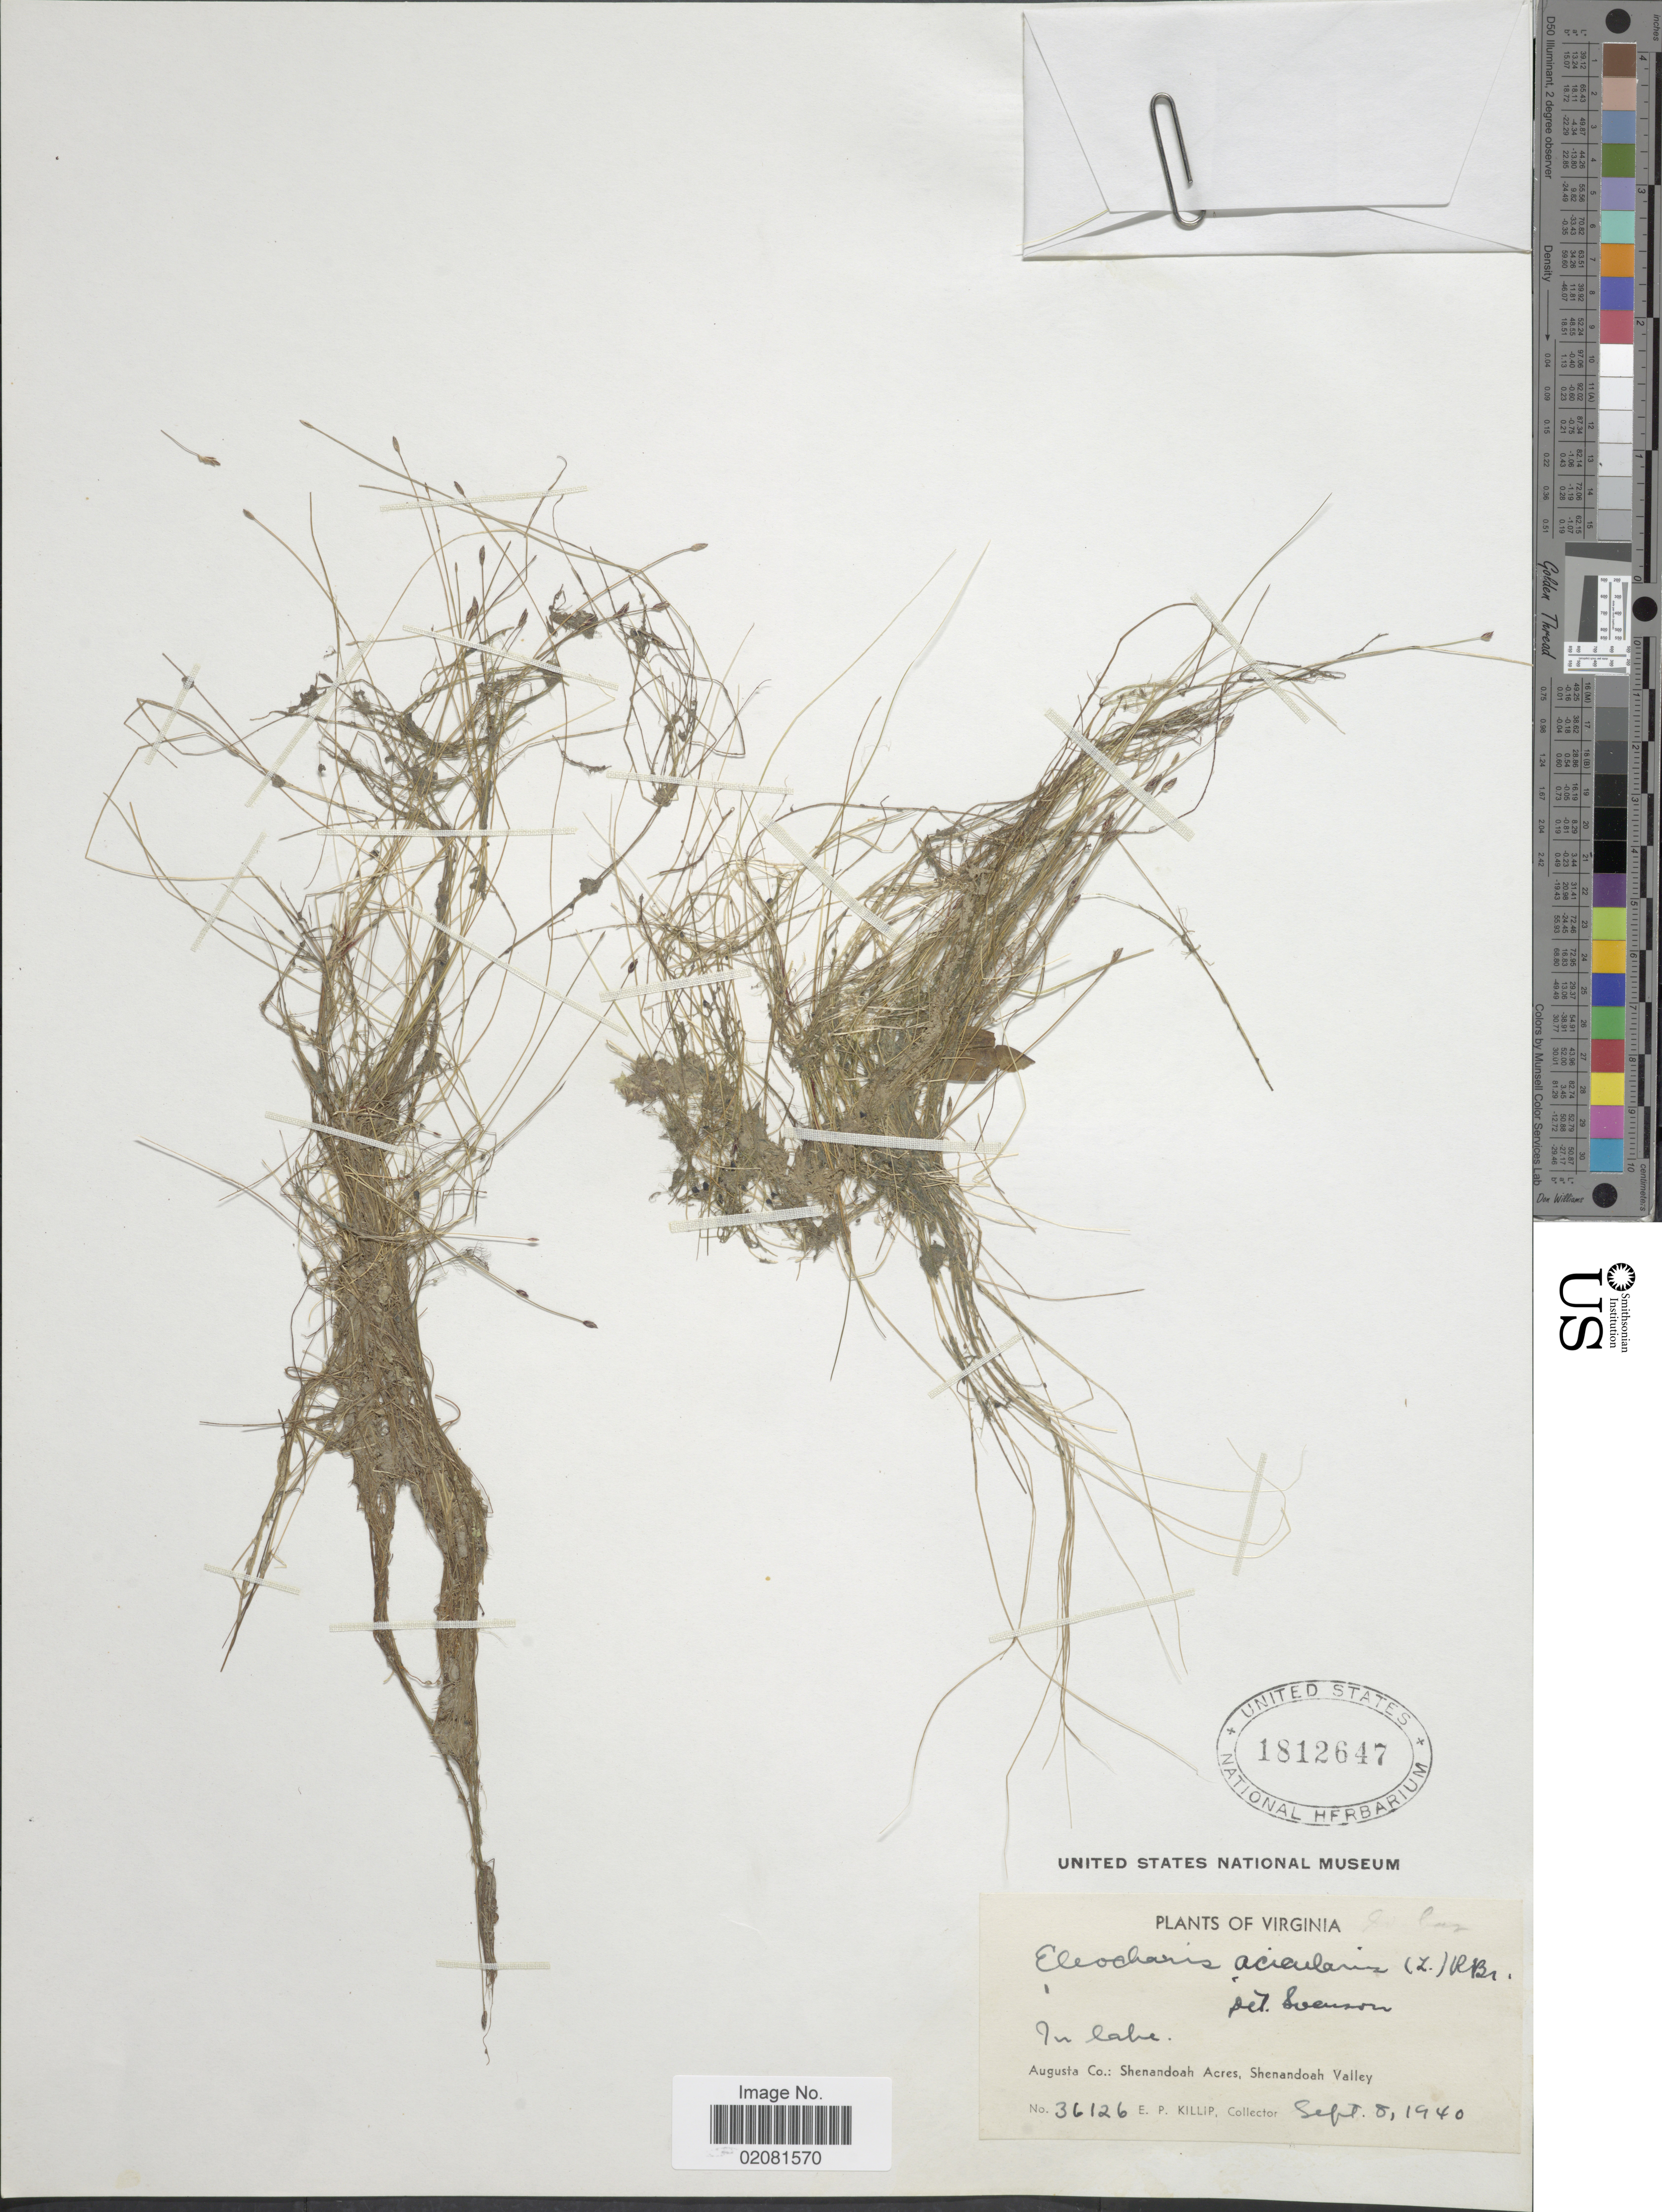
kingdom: Plantae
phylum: Tracheophyta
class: Liliopsida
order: Poales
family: Cyperaceae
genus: Eleocharis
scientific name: Eleocharis acicularis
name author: (L.) Roem. & Schult.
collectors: E. P. Killip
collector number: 36126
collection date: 1940-09-08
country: United States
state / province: Virginia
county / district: Augusta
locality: In lake. Augusta Co.: Shenandoah Acres, Shenandoah Valley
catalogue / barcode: US 1812647